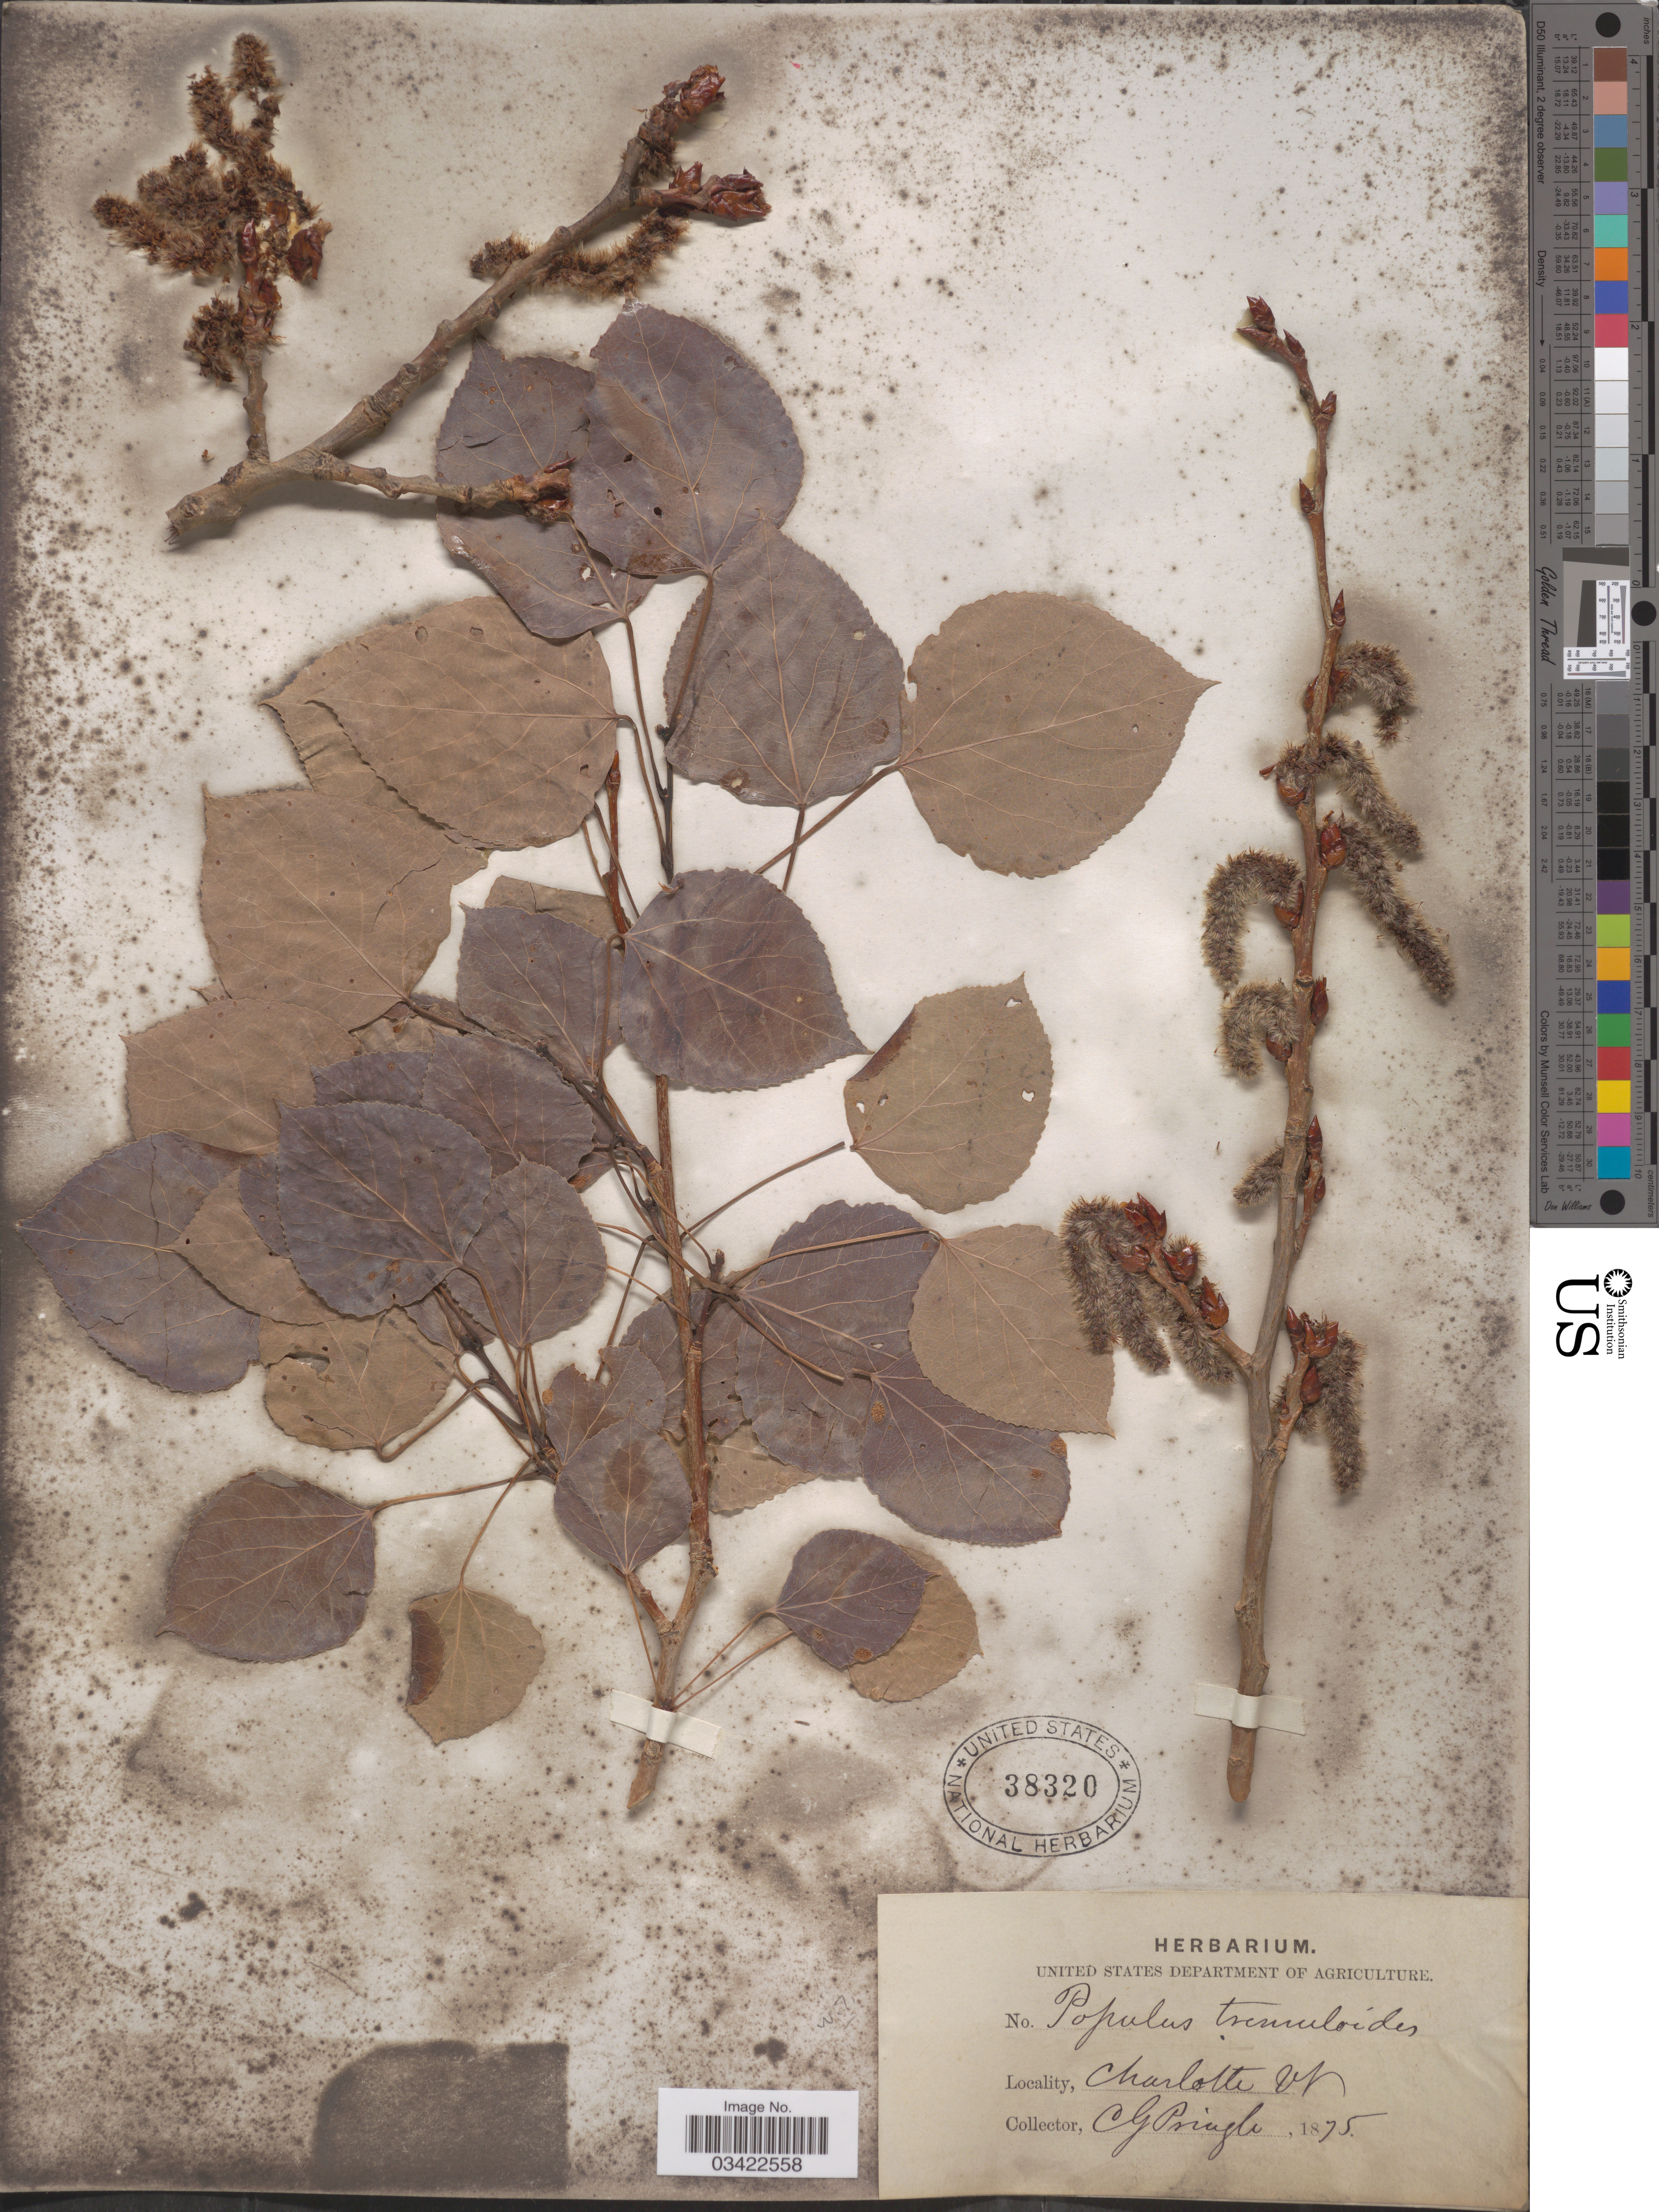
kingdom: Plantae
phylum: Tracheophyta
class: Magnoliopsida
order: Malpighiales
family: Salicaceae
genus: Populus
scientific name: Populus tremuloides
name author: Michx.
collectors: C. G. Pringle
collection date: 1875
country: United States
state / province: Vermont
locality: Charlotte.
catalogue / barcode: US 38320